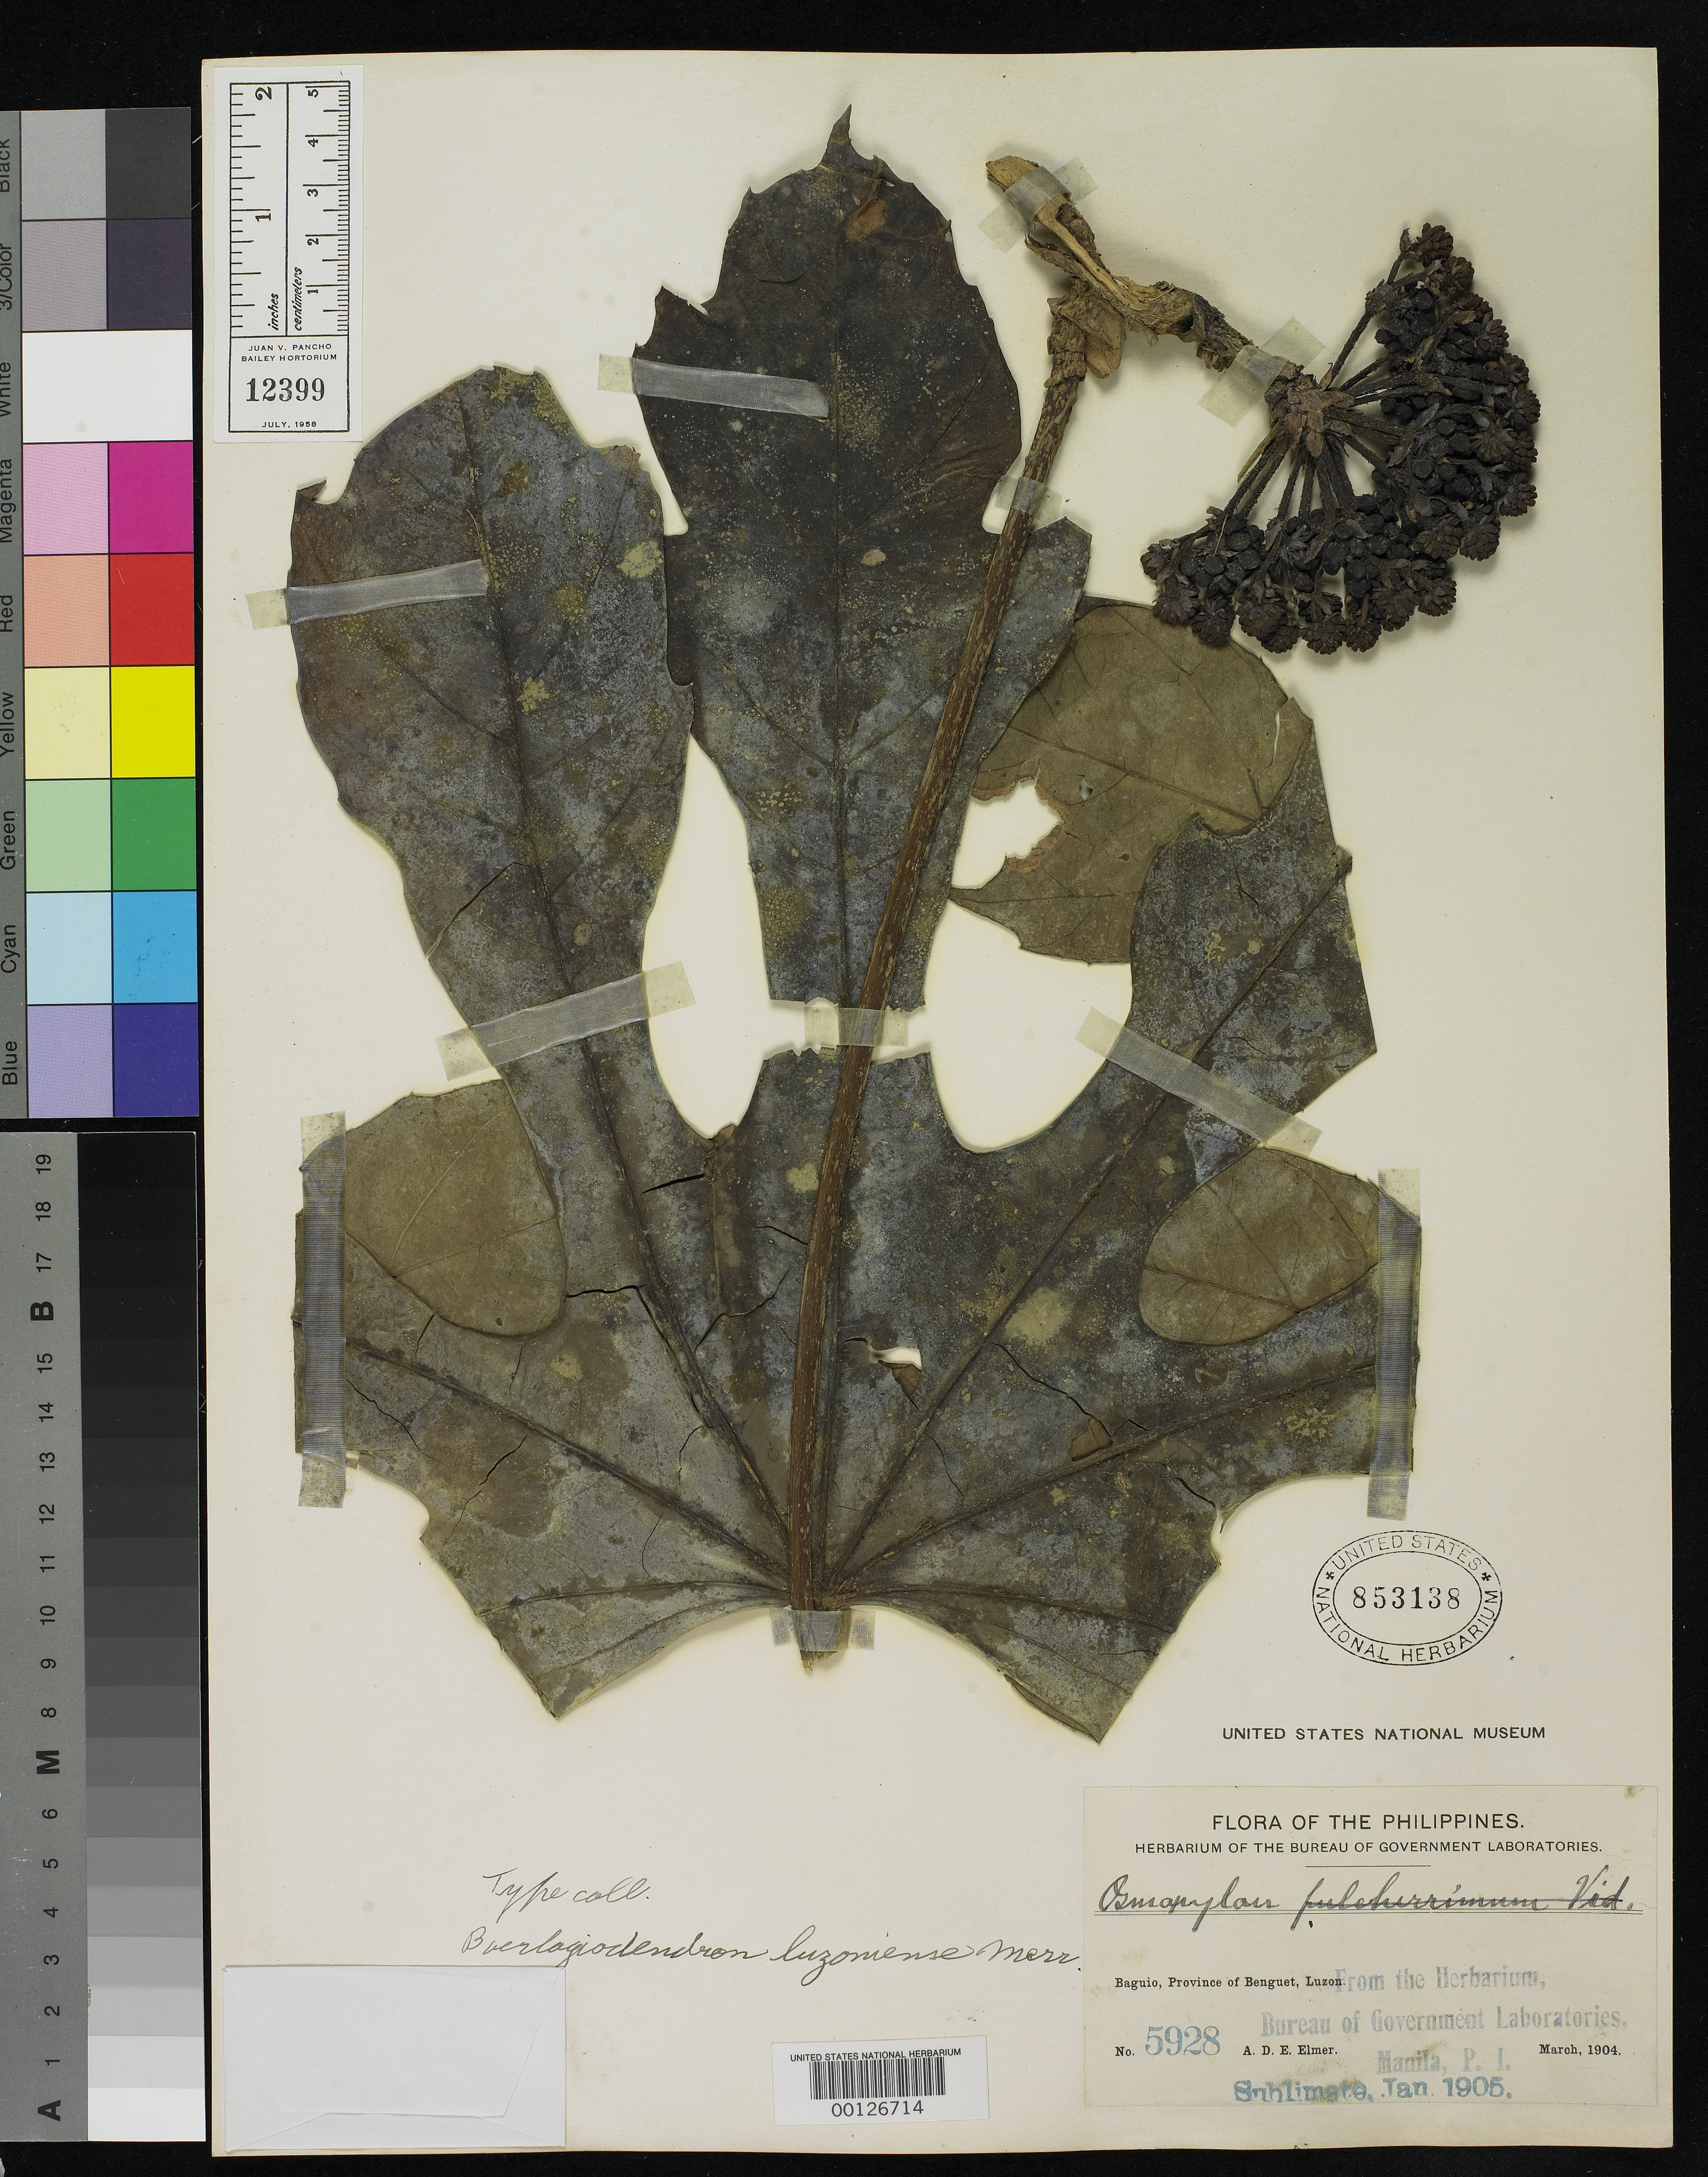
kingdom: Plantae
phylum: Tracheophyta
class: Magnoliopsida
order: Apiales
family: Araliaceae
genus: Boerlagiodendron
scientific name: Boerlagiodendron luzoniense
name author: Merr.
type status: Isotype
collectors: A. D. E. Elmer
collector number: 5928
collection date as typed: Mar 1904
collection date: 1904-03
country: Philippines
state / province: Cordillera (Administrative Region)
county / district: Benguet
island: Luzon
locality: Baguio.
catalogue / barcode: US 853138